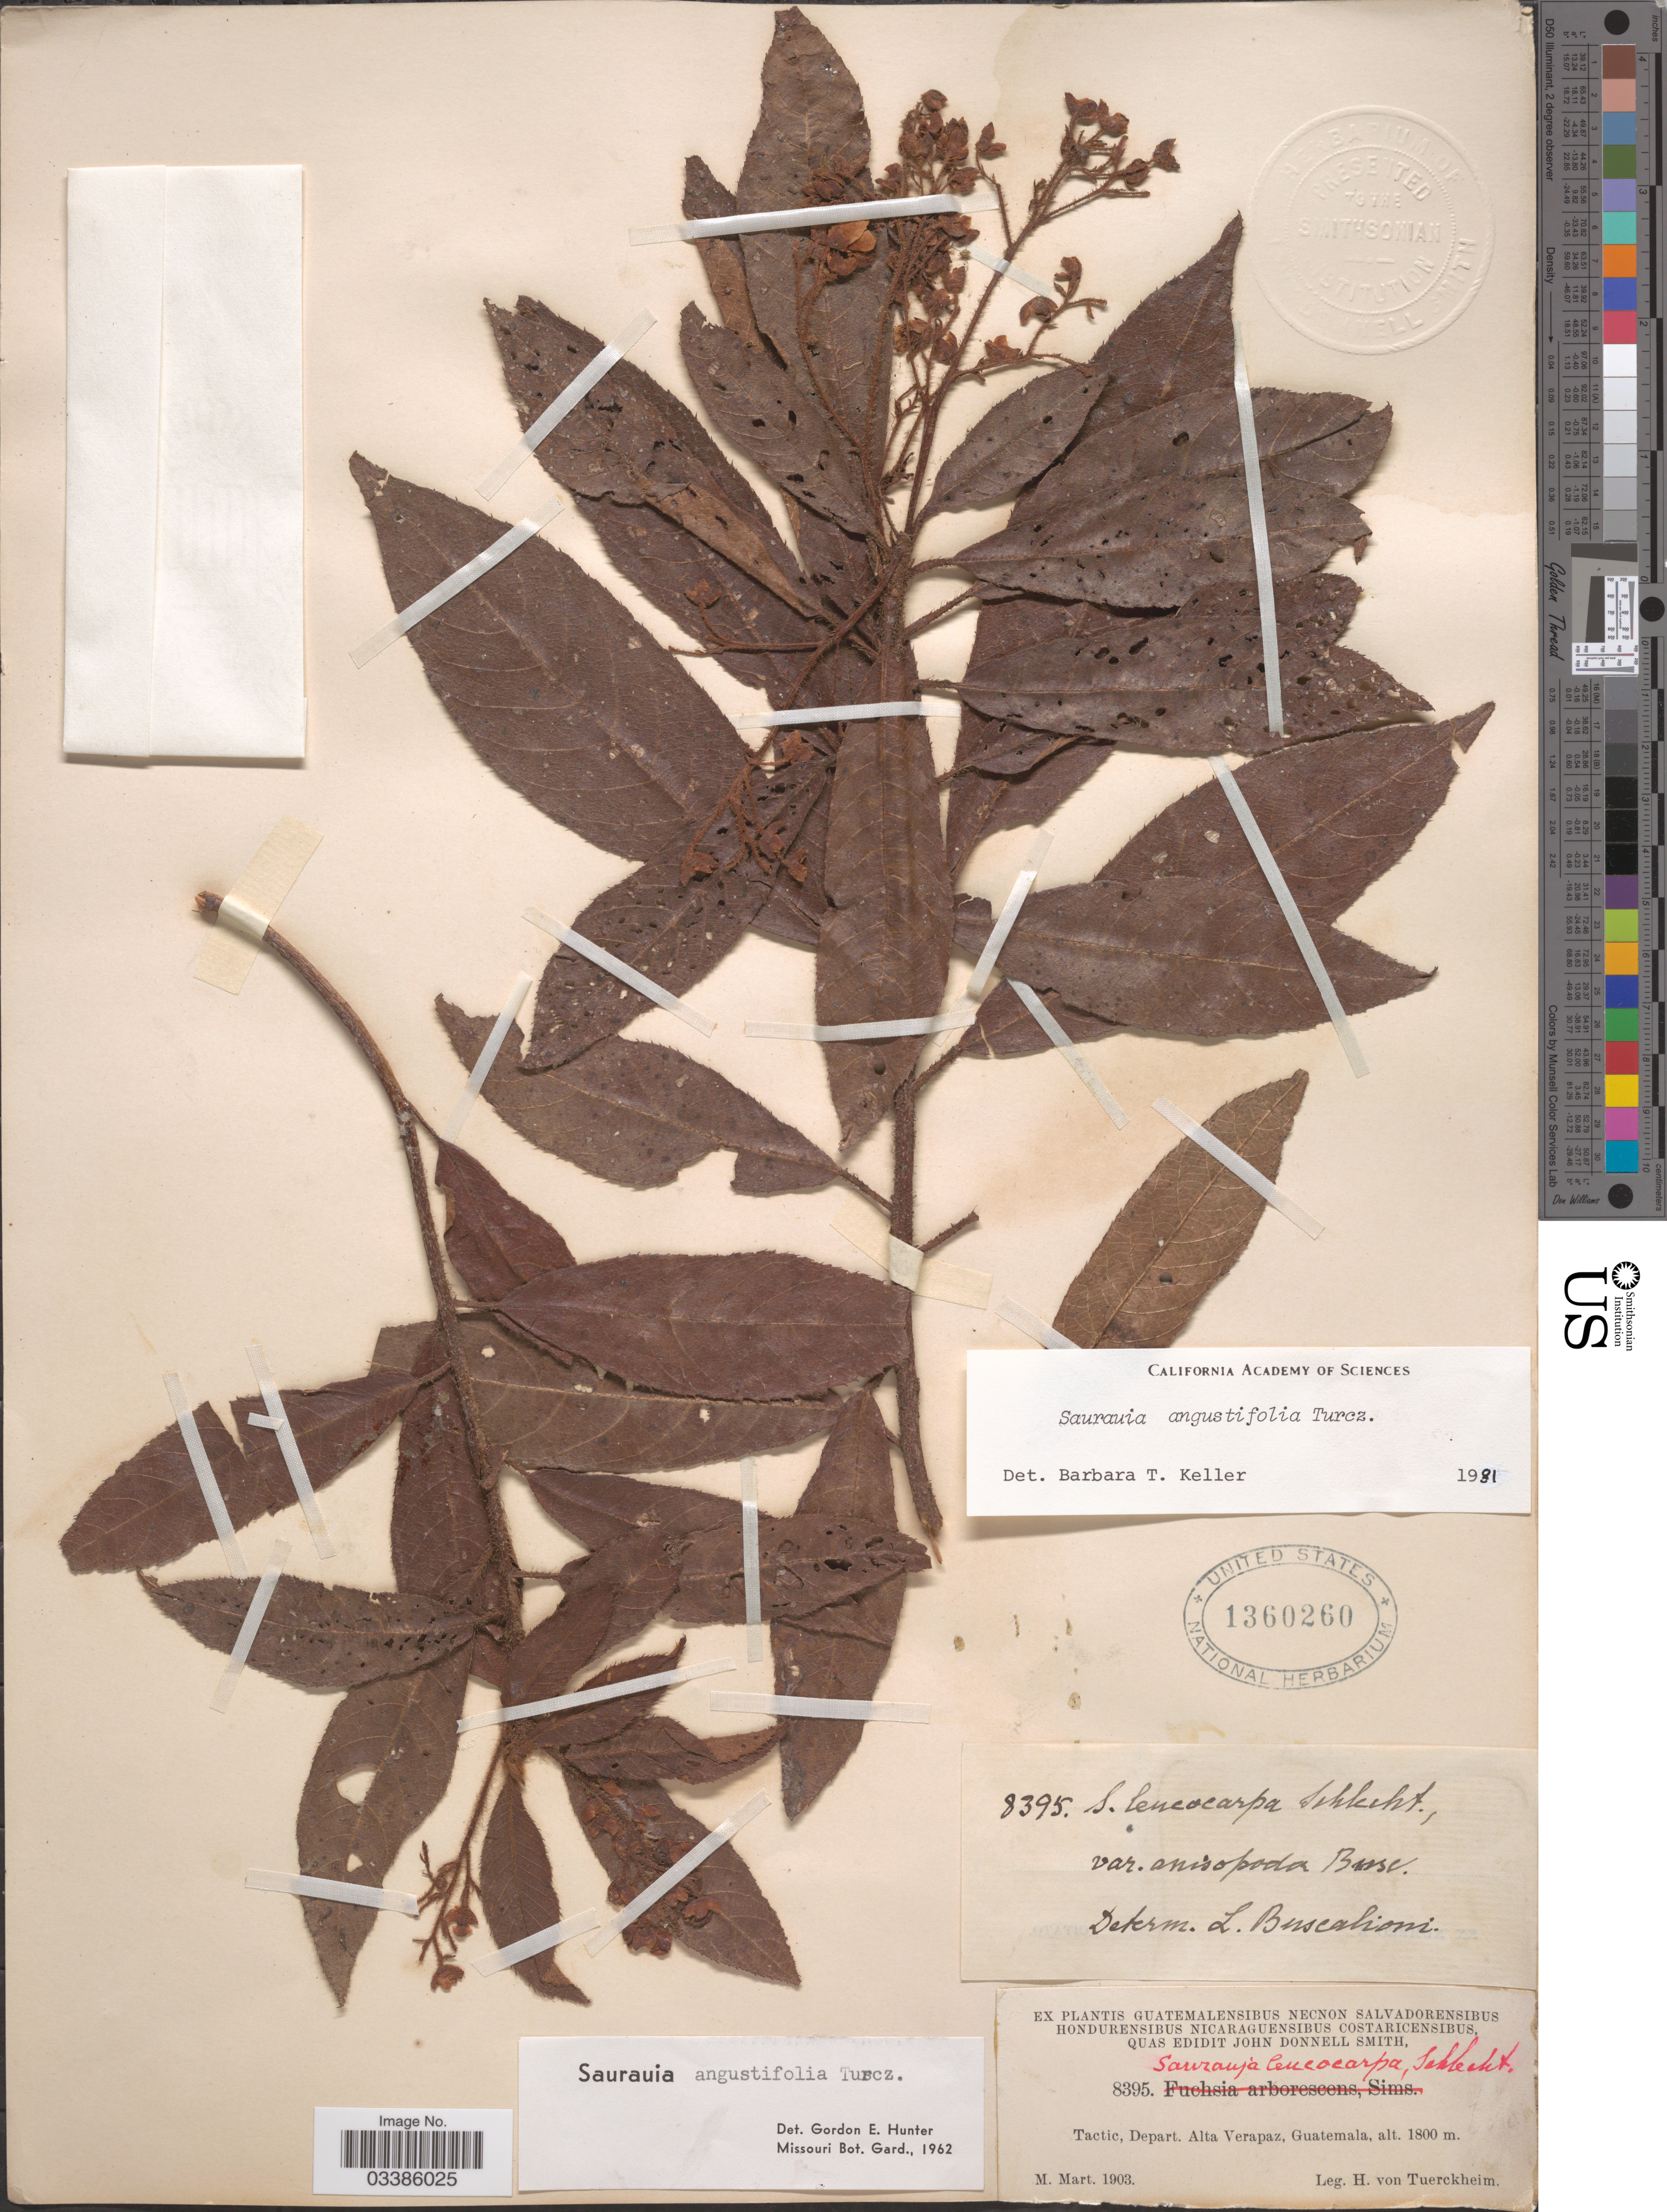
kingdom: Plantae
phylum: Tracheophyta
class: Magnoliopsida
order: Ericales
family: Actinidiaceae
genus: Saurauia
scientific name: Saurauia angustifolia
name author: Turcz.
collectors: H. von Tuerckheim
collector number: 8395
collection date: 1903-03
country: Guatemala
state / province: Alta Verapaz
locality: Tactic, Depart. Alta Verapaz.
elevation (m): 1800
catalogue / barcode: US 1360260